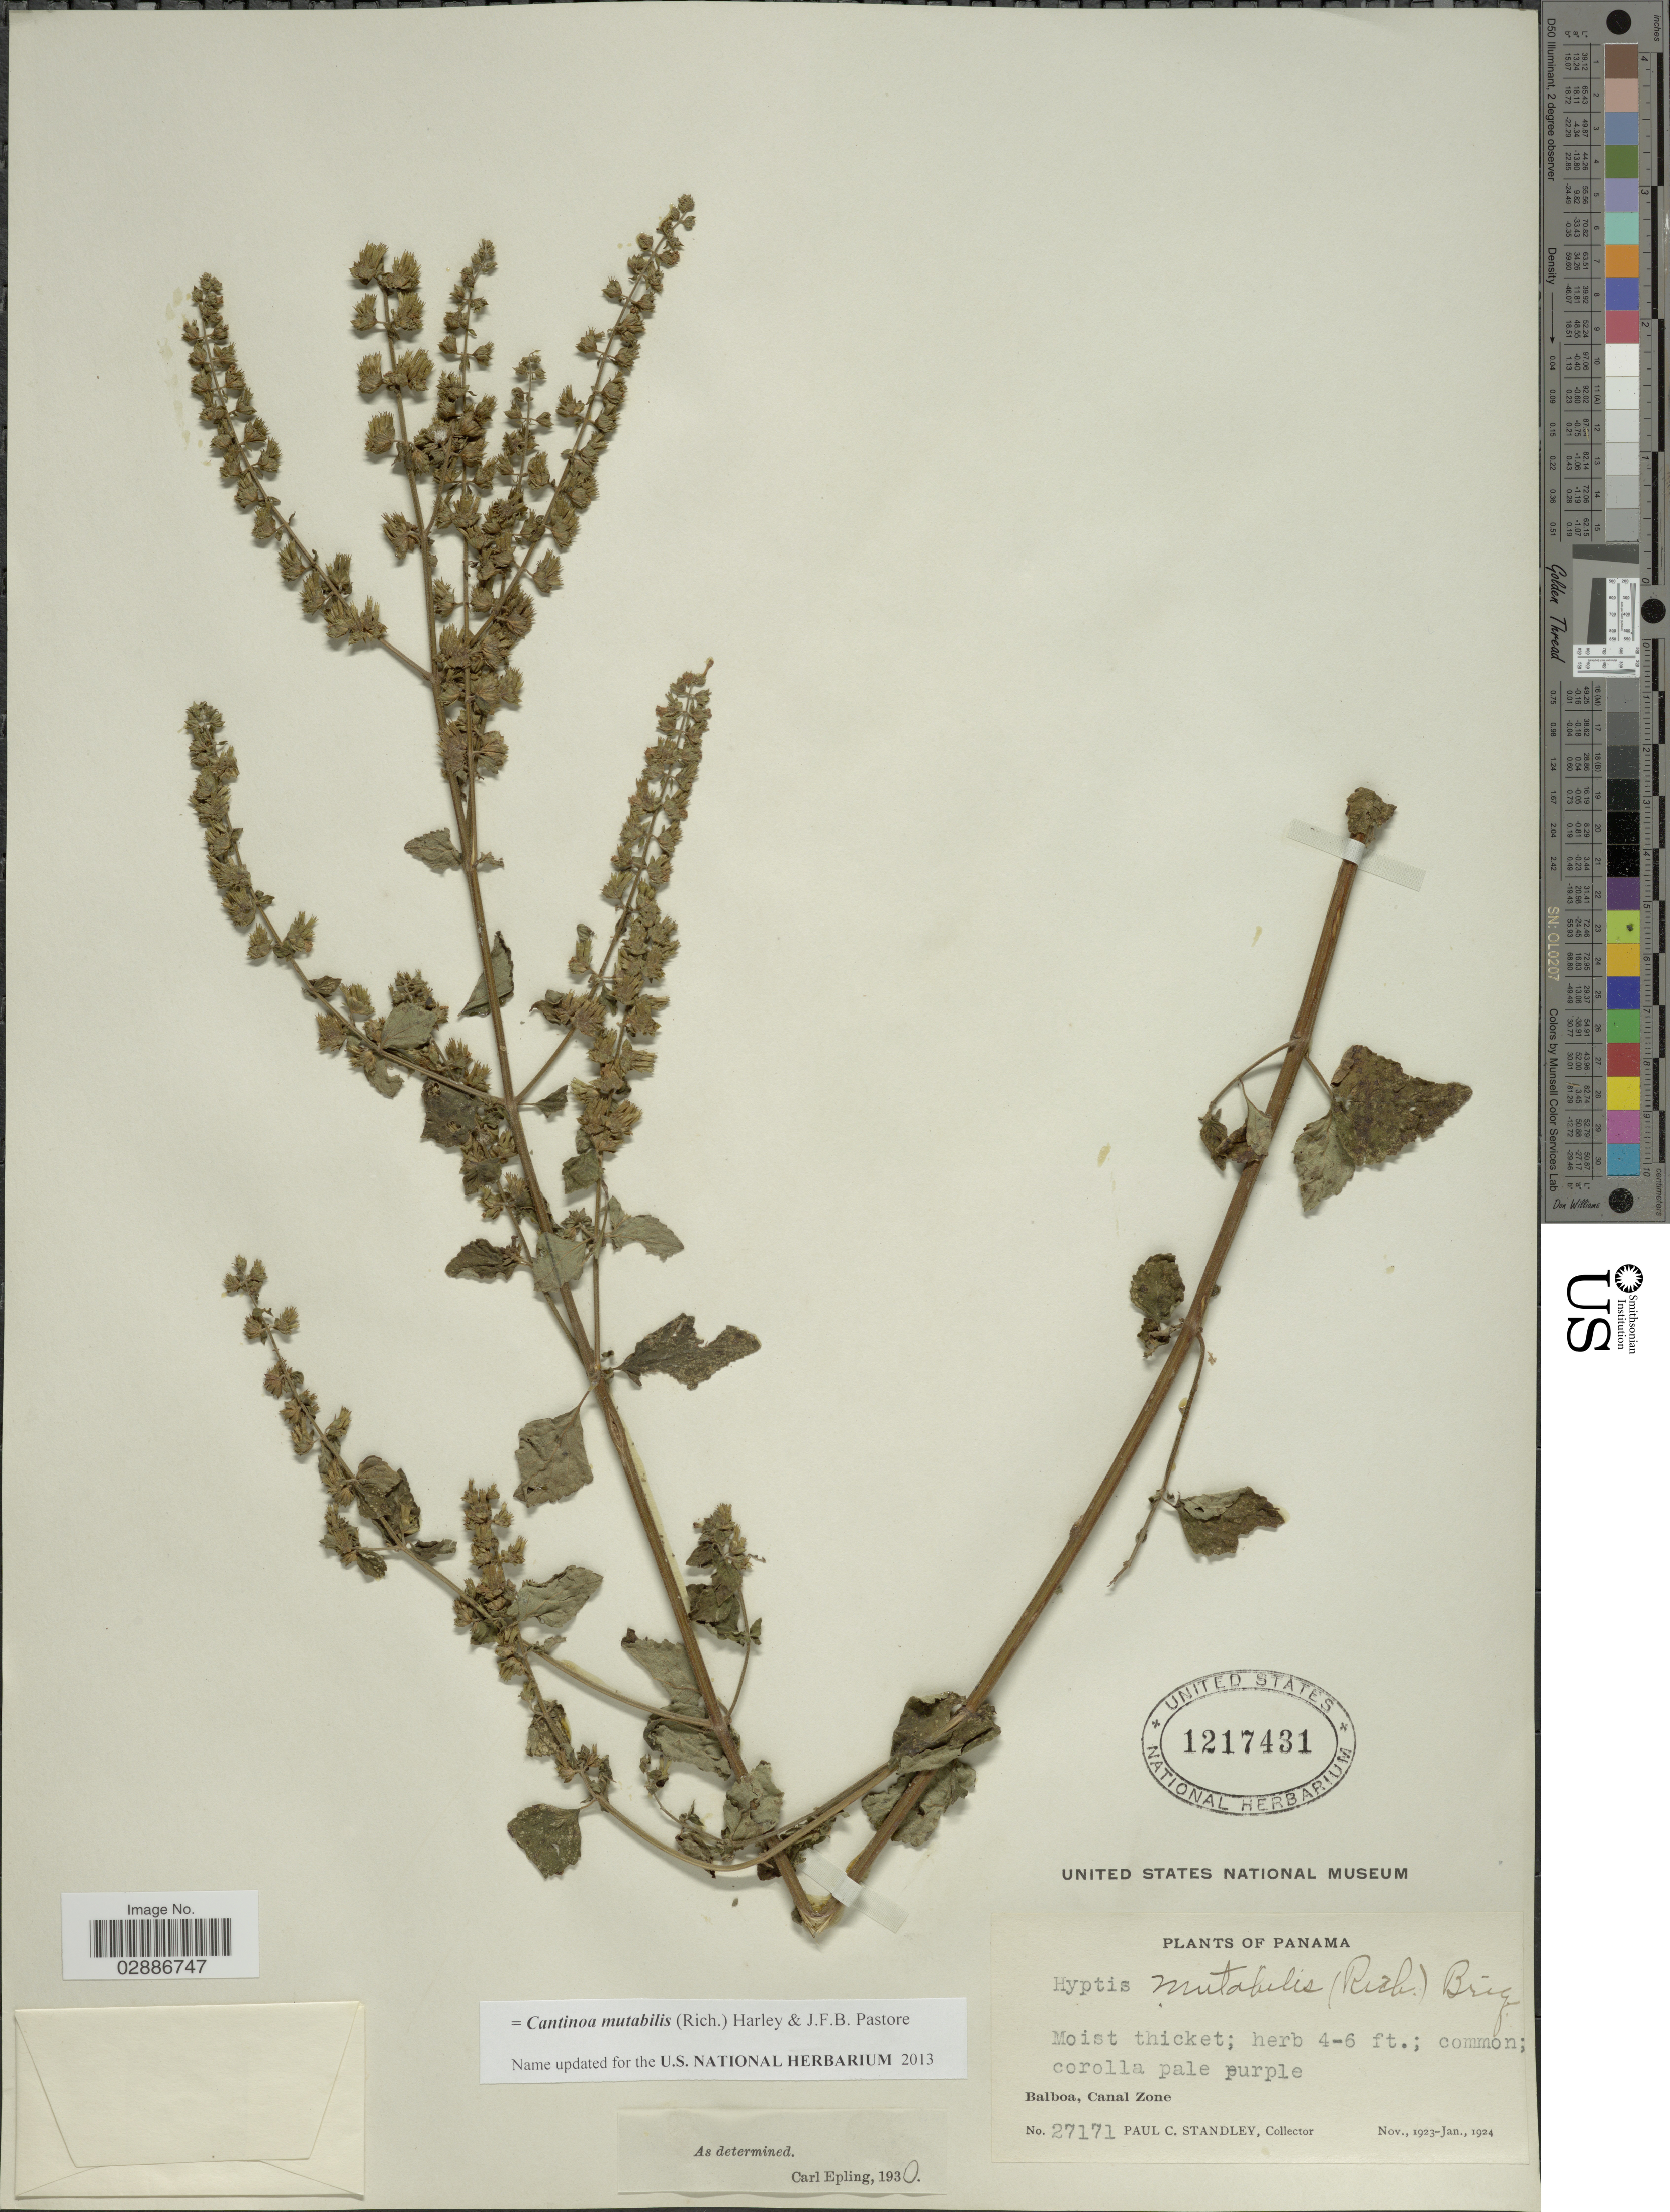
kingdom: Plantae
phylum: Tracheophyta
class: Magnoliopsida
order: Lamiales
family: Lamiaceae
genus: Cantinoa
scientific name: Cantinoa mutabilis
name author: (Rich.) Harley & J.F.B. Pastore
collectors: P. C. Standley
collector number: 27171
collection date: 1923-11/1924-01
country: Panama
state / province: Colón / Panamá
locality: Balboa, Canal Zone.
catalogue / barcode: US 1217431